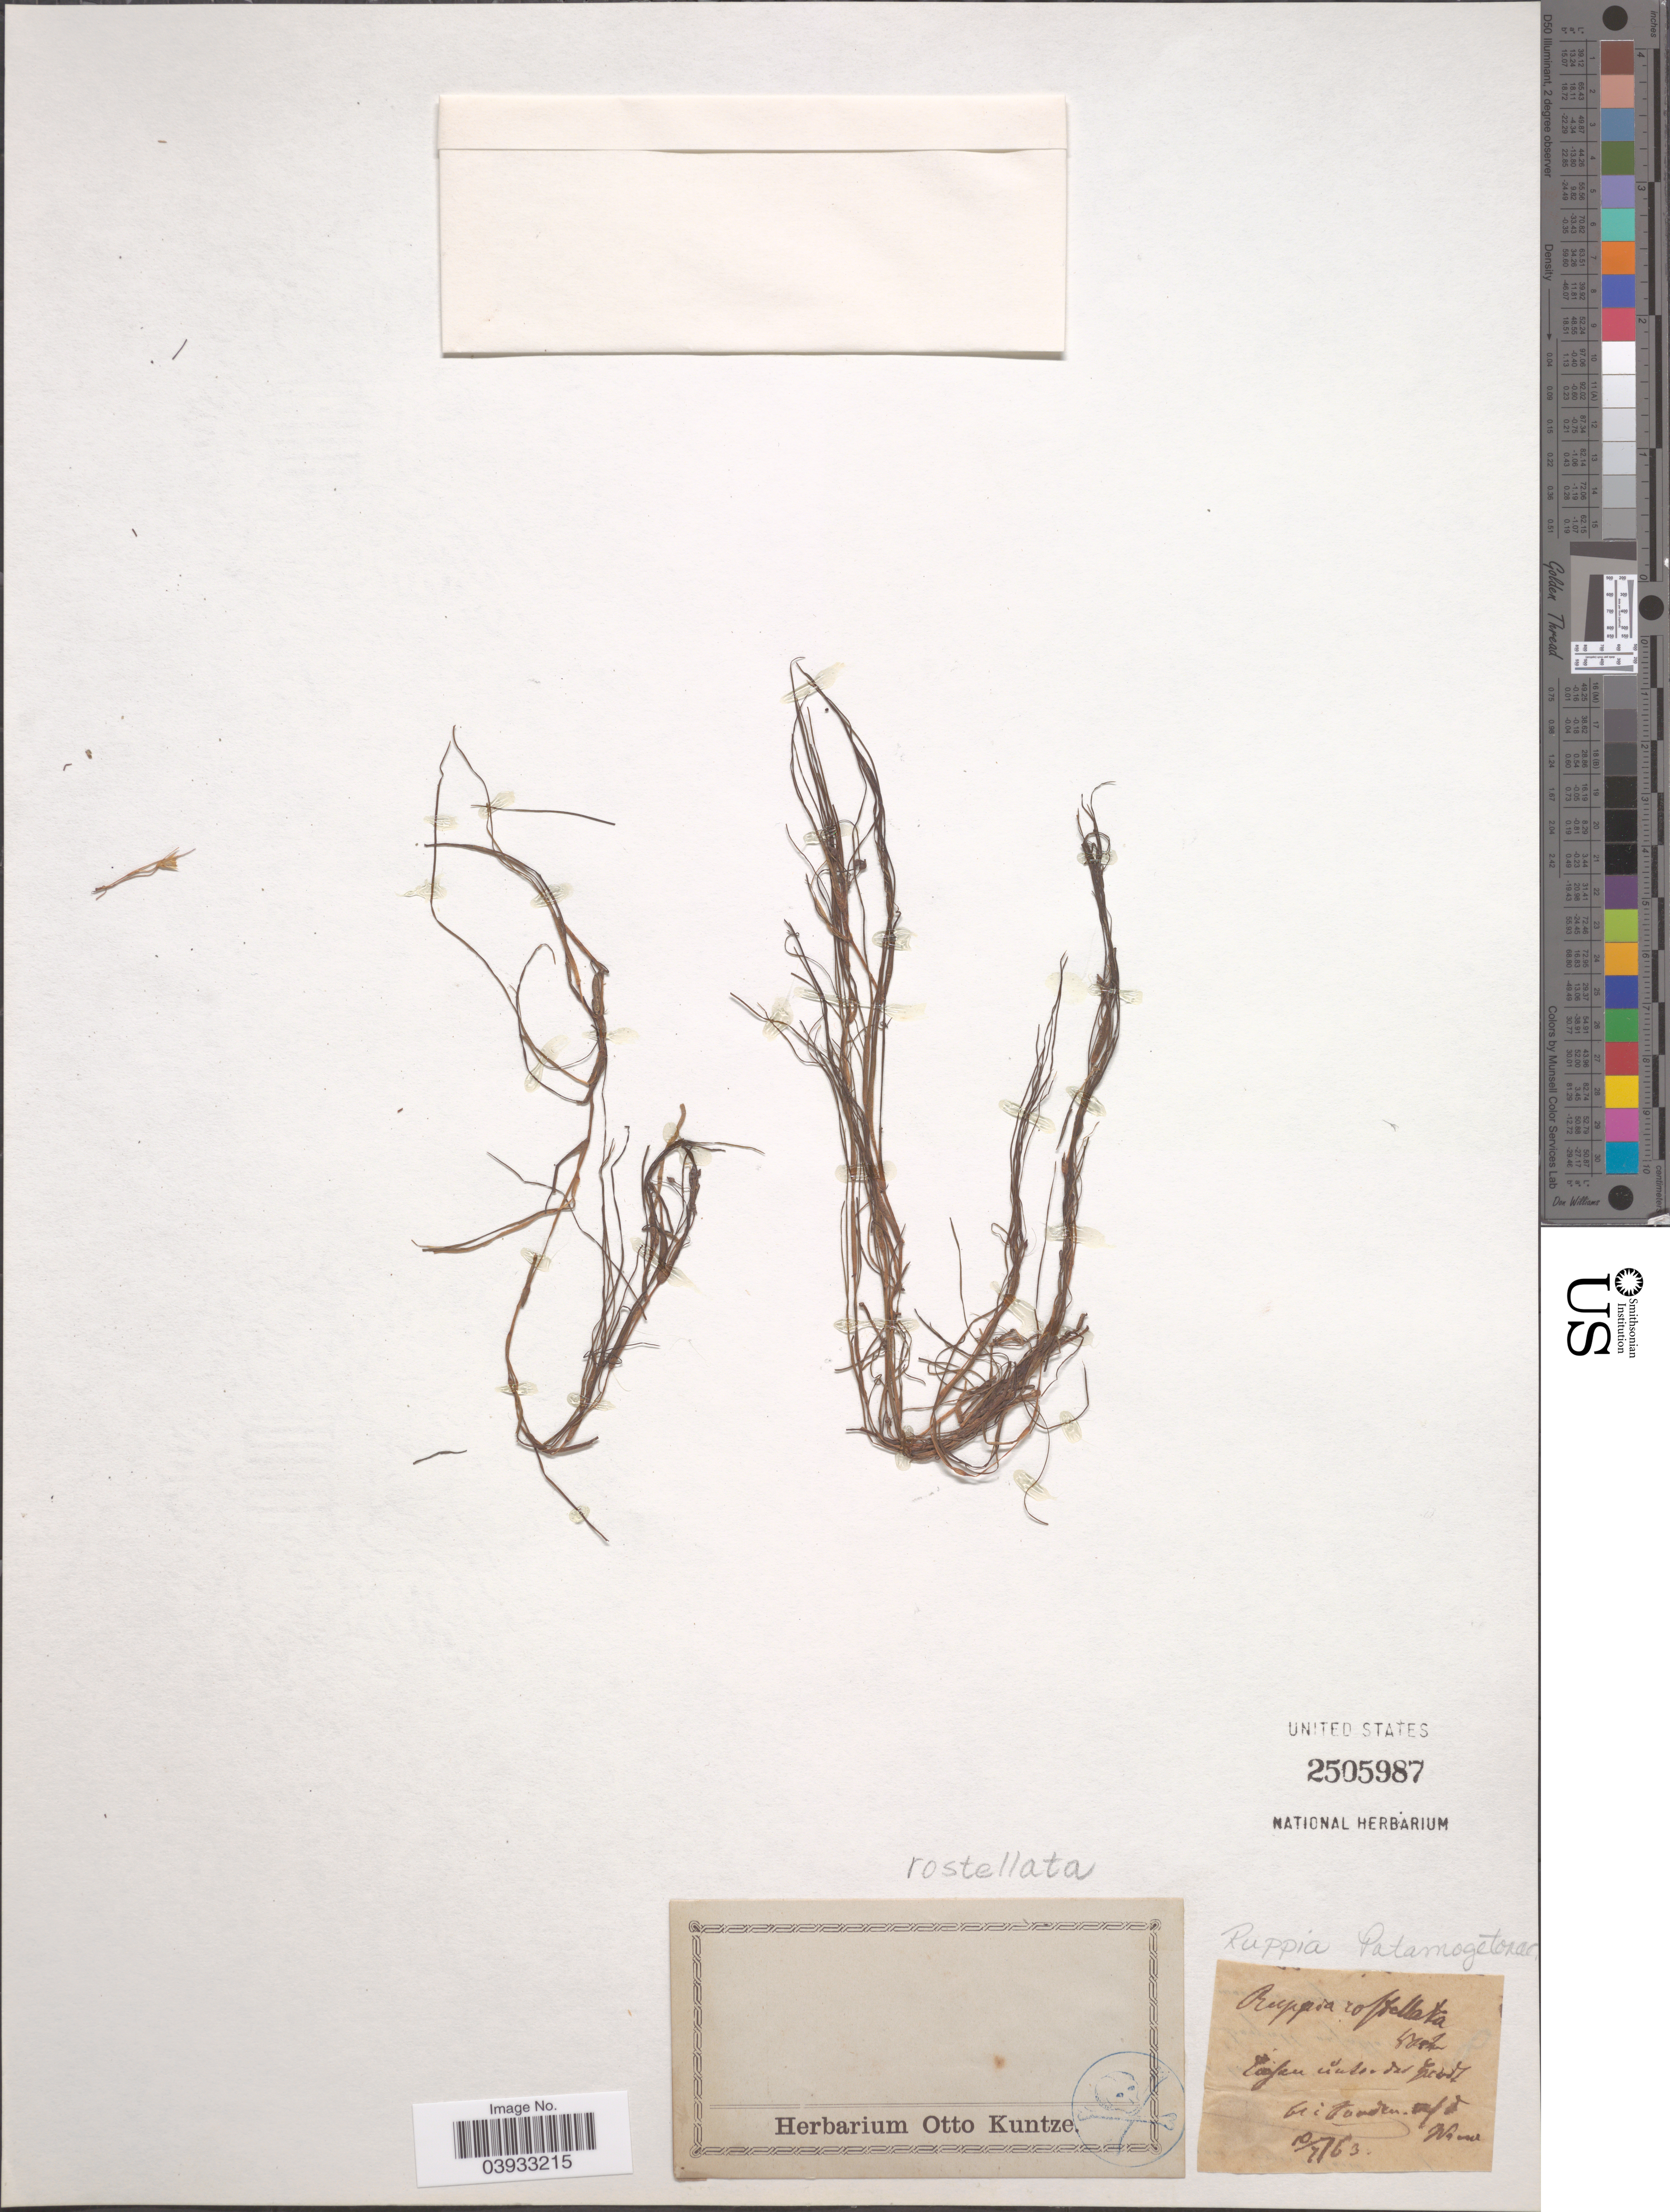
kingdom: Plantae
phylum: Tracheophyta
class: Liliopsida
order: Alismatales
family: Ruppiaceae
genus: Ruppia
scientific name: Ruppia rostellata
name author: W.D.J. Koch ex Rchb.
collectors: ex herb. Otto Kuntze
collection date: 1963-07-10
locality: Bei Tauden afd. Wame. [interpreted]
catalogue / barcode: US 2505987